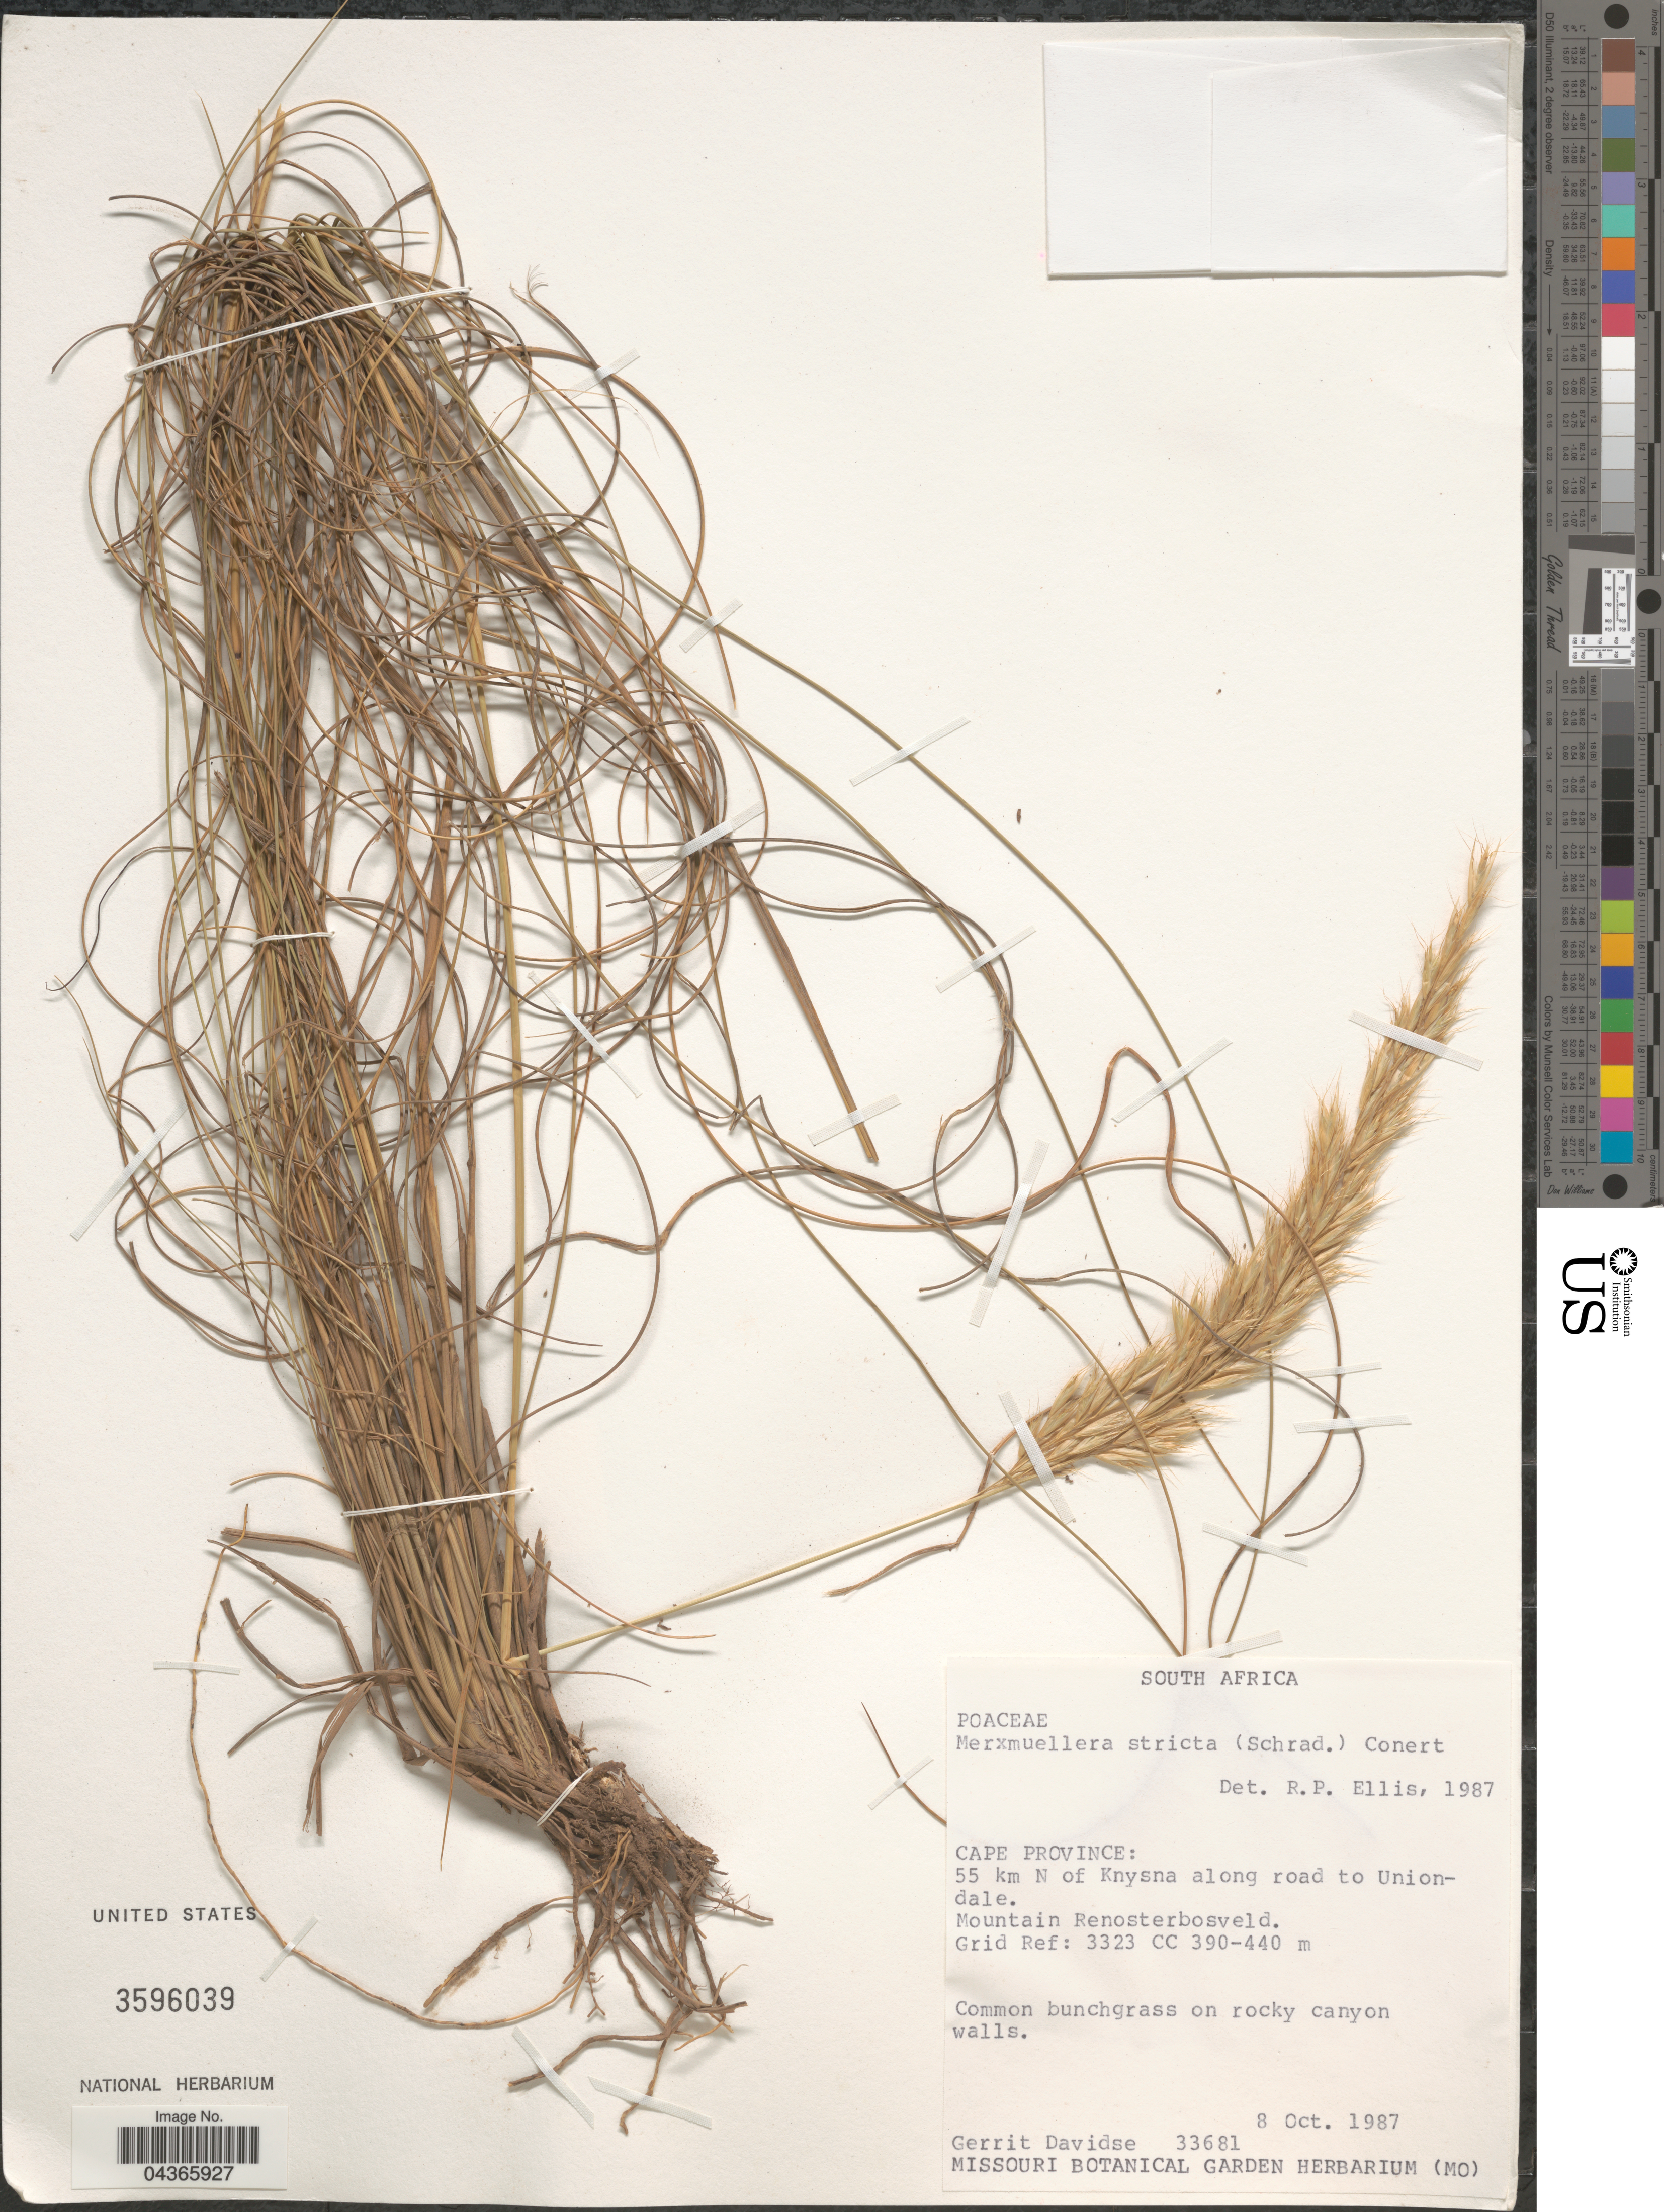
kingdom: Plantae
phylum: Tracheophyta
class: Liliopsida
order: Poales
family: Poaceae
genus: Tenaxia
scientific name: Tenaxia stricta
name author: (Schrad.) N.P. Barker & H.P. Linder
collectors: G. Davidse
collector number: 33681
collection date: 1987-10-08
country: South Africa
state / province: Western Cape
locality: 55 km N of Knysna along road to Uniondale. Mountain Renosterbosveld. Grid Ref: 3323 CC.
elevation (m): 390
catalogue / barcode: US 3596039